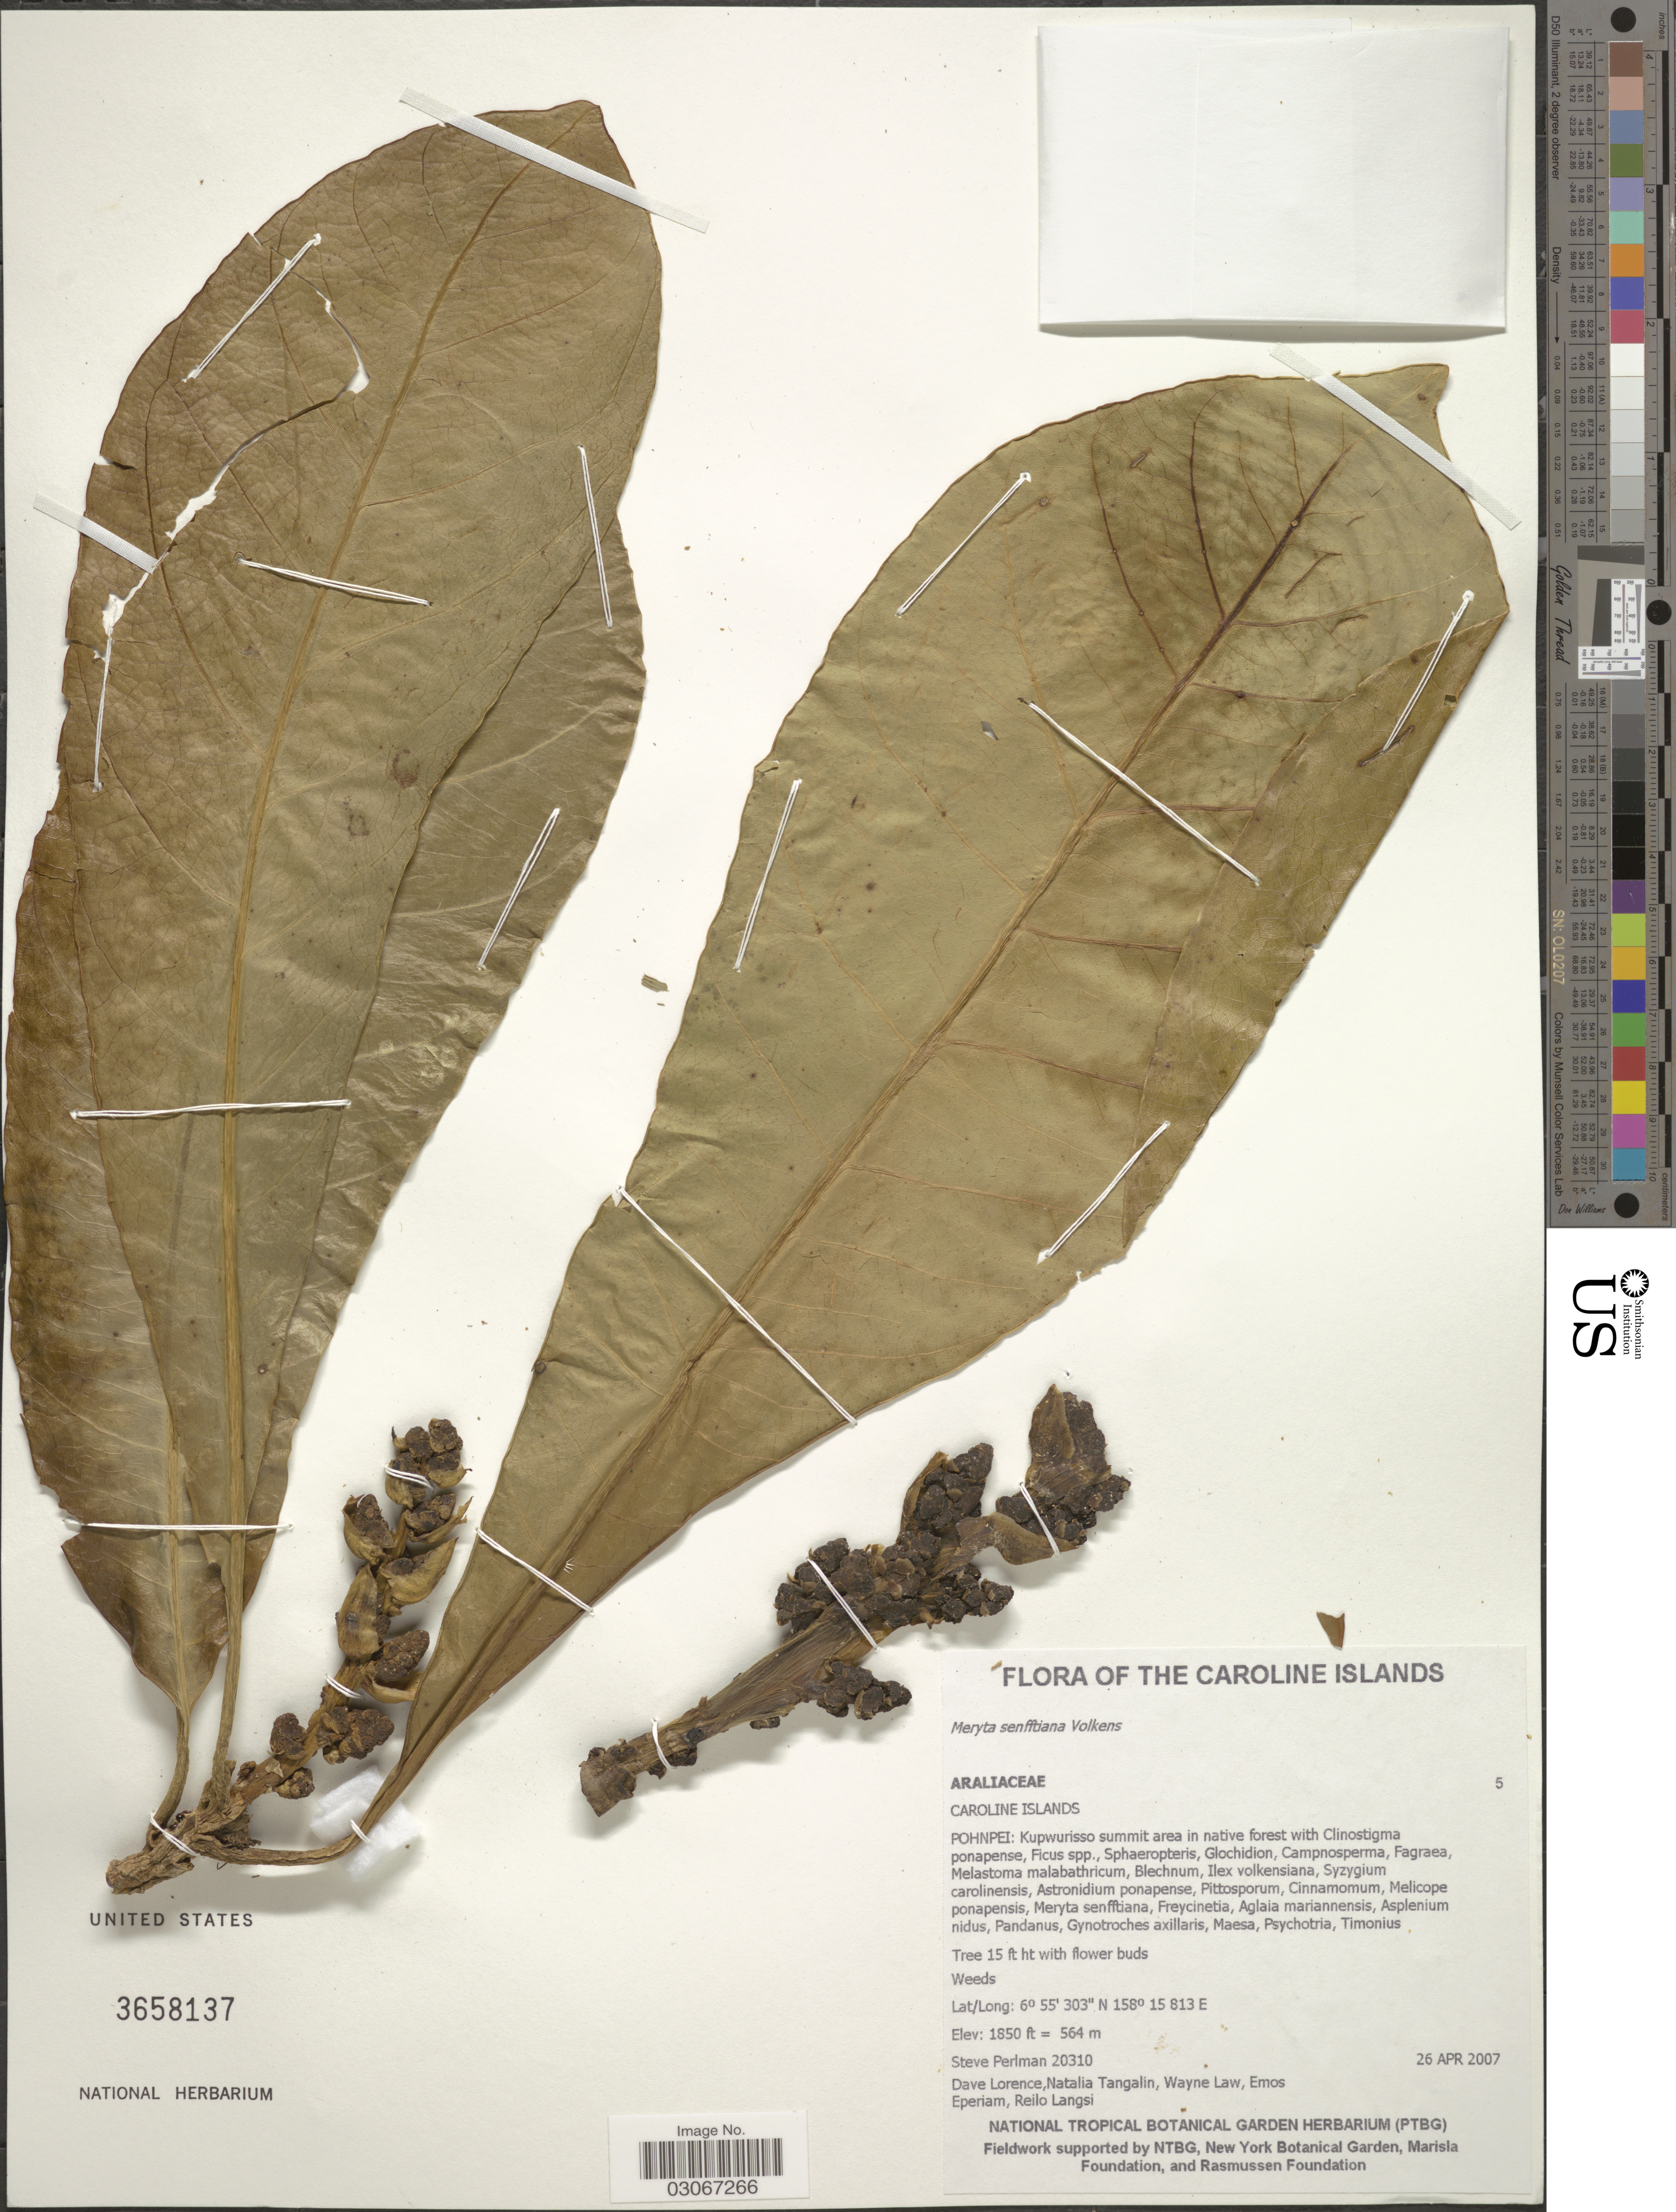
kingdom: Plantae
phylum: Tracheophyta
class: Magnoliopsida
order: Apiales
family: Araliaceae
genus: Meryta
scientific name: Meryta senfftiana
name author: Volkens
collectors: S. Perlman, D. Lorence, N. Tangalin, W. Law & et al.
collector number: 20310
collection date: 2007-04-26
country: Micronesia, Federated States of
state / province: Pohnpei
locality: Caroline Islands, Pohnpei: Kupwurisso summit area in native forest.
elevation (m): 564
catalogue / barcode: US 3658137